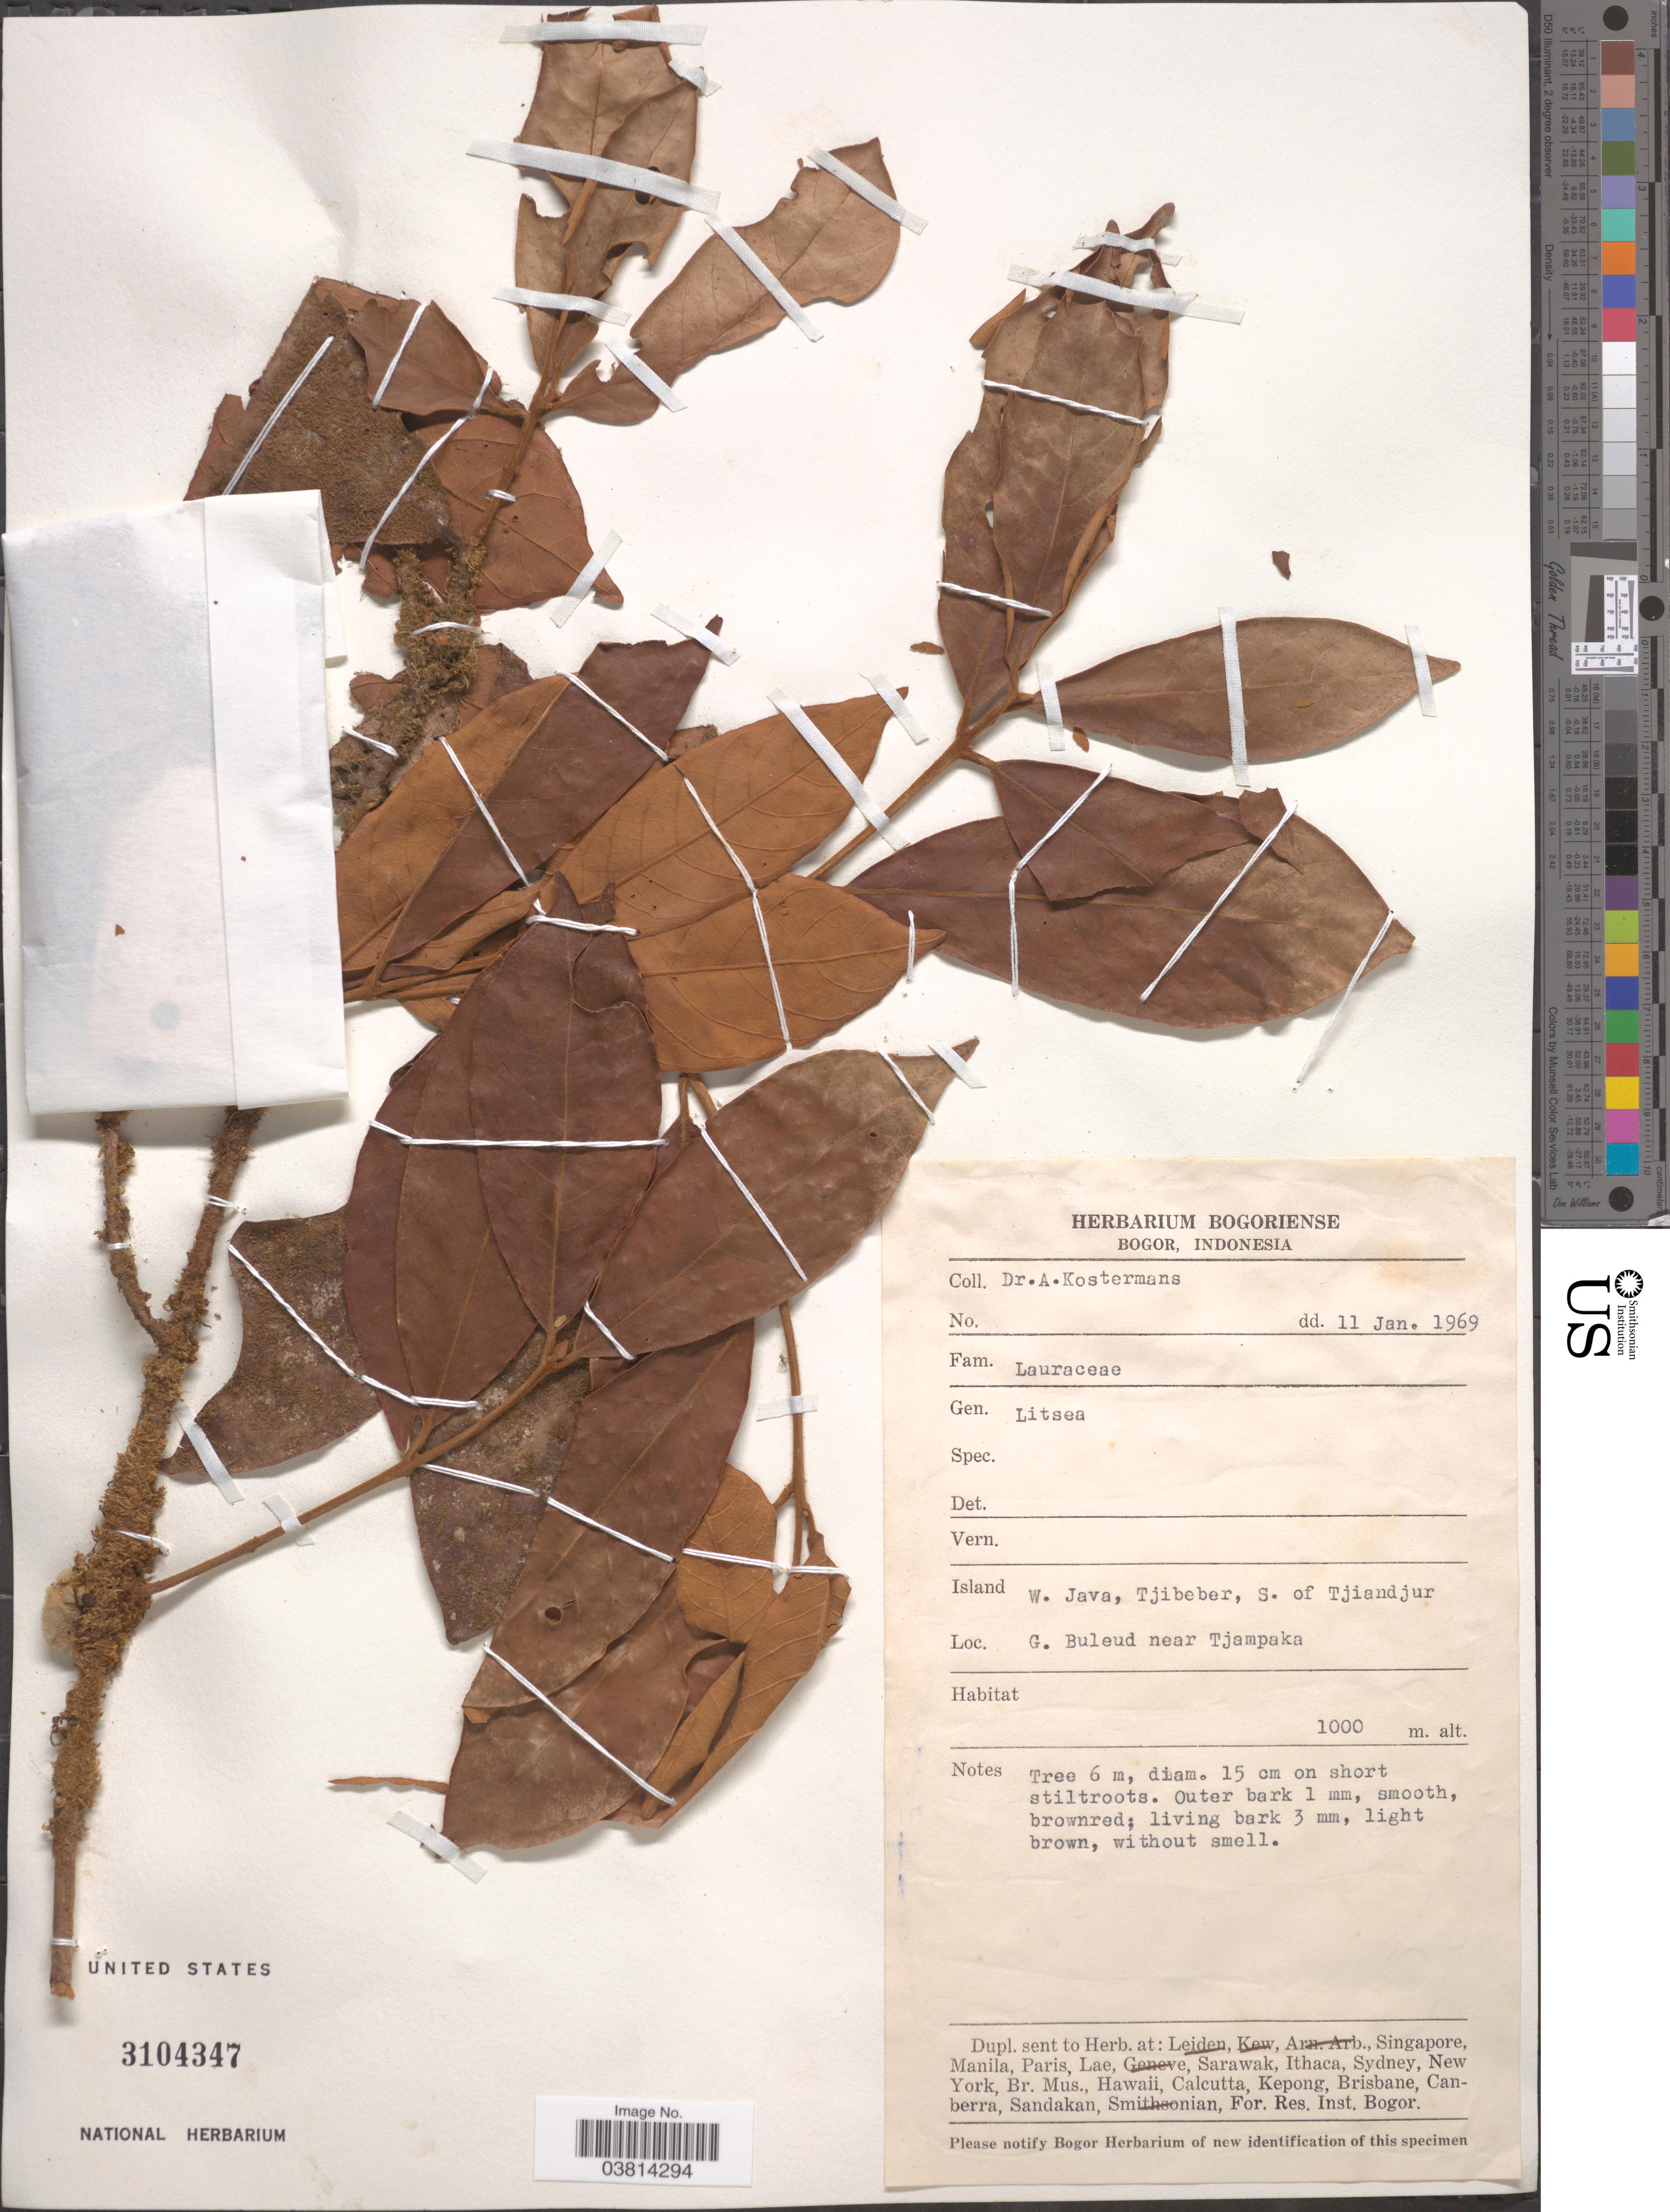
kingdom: Plantae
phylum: Tracheophyta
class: Magnoliopsida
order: Laurales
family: Lauraceae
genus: Litsea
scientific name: Litsea sp.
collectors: A. J. G. Kostermans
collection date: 1969-01-11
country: Indonesia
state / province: Java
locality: Island W. Java, Tjibeber, S. of Tjiandjur. G. Buleud near Tjampaka.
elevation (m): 1000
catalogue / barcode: US 3104347